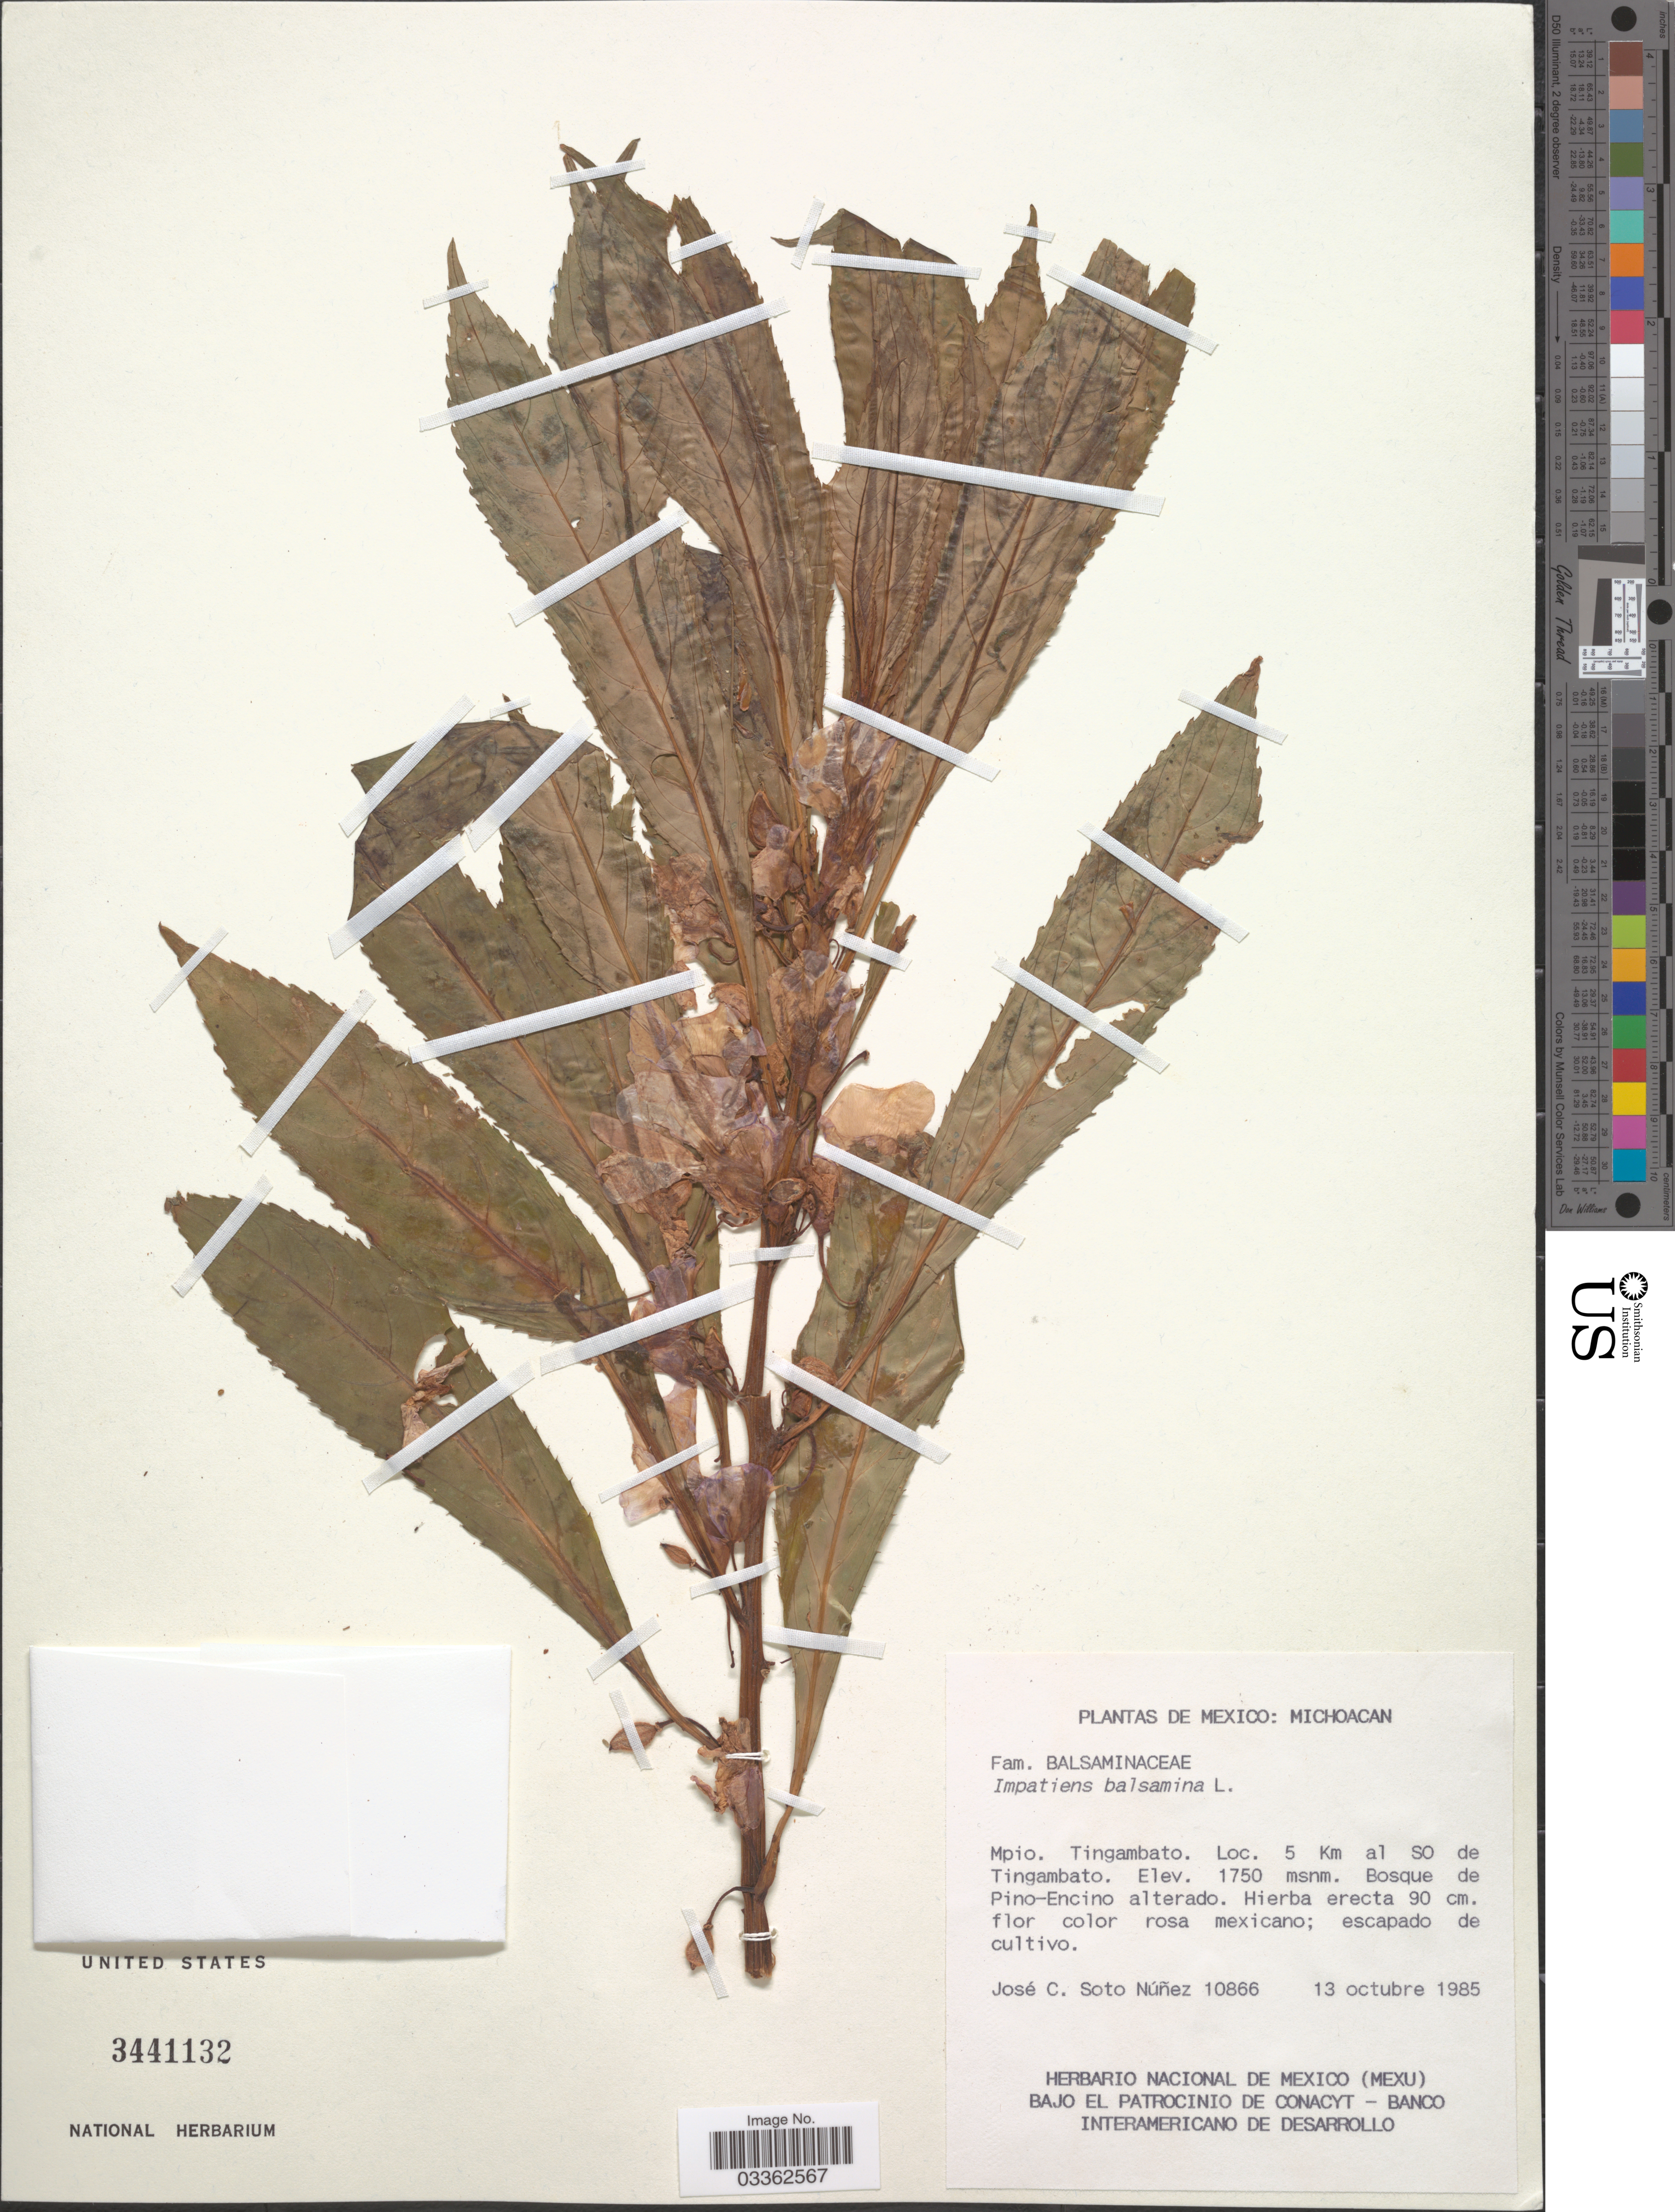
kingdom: Plantae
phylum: Tracheophyta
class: Magnoliopsida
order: Ericales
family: Balsaminaceae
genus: Impatiens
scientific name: Impatiens balsamina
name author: L.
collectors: J. Soto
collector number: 10866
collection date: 1985-10-13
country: Mexico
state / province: Michoacán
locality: Mpio. Tingambato. Loc. 5 Km al SO de Tingambato.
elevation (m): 1750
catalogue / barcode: US 3441132